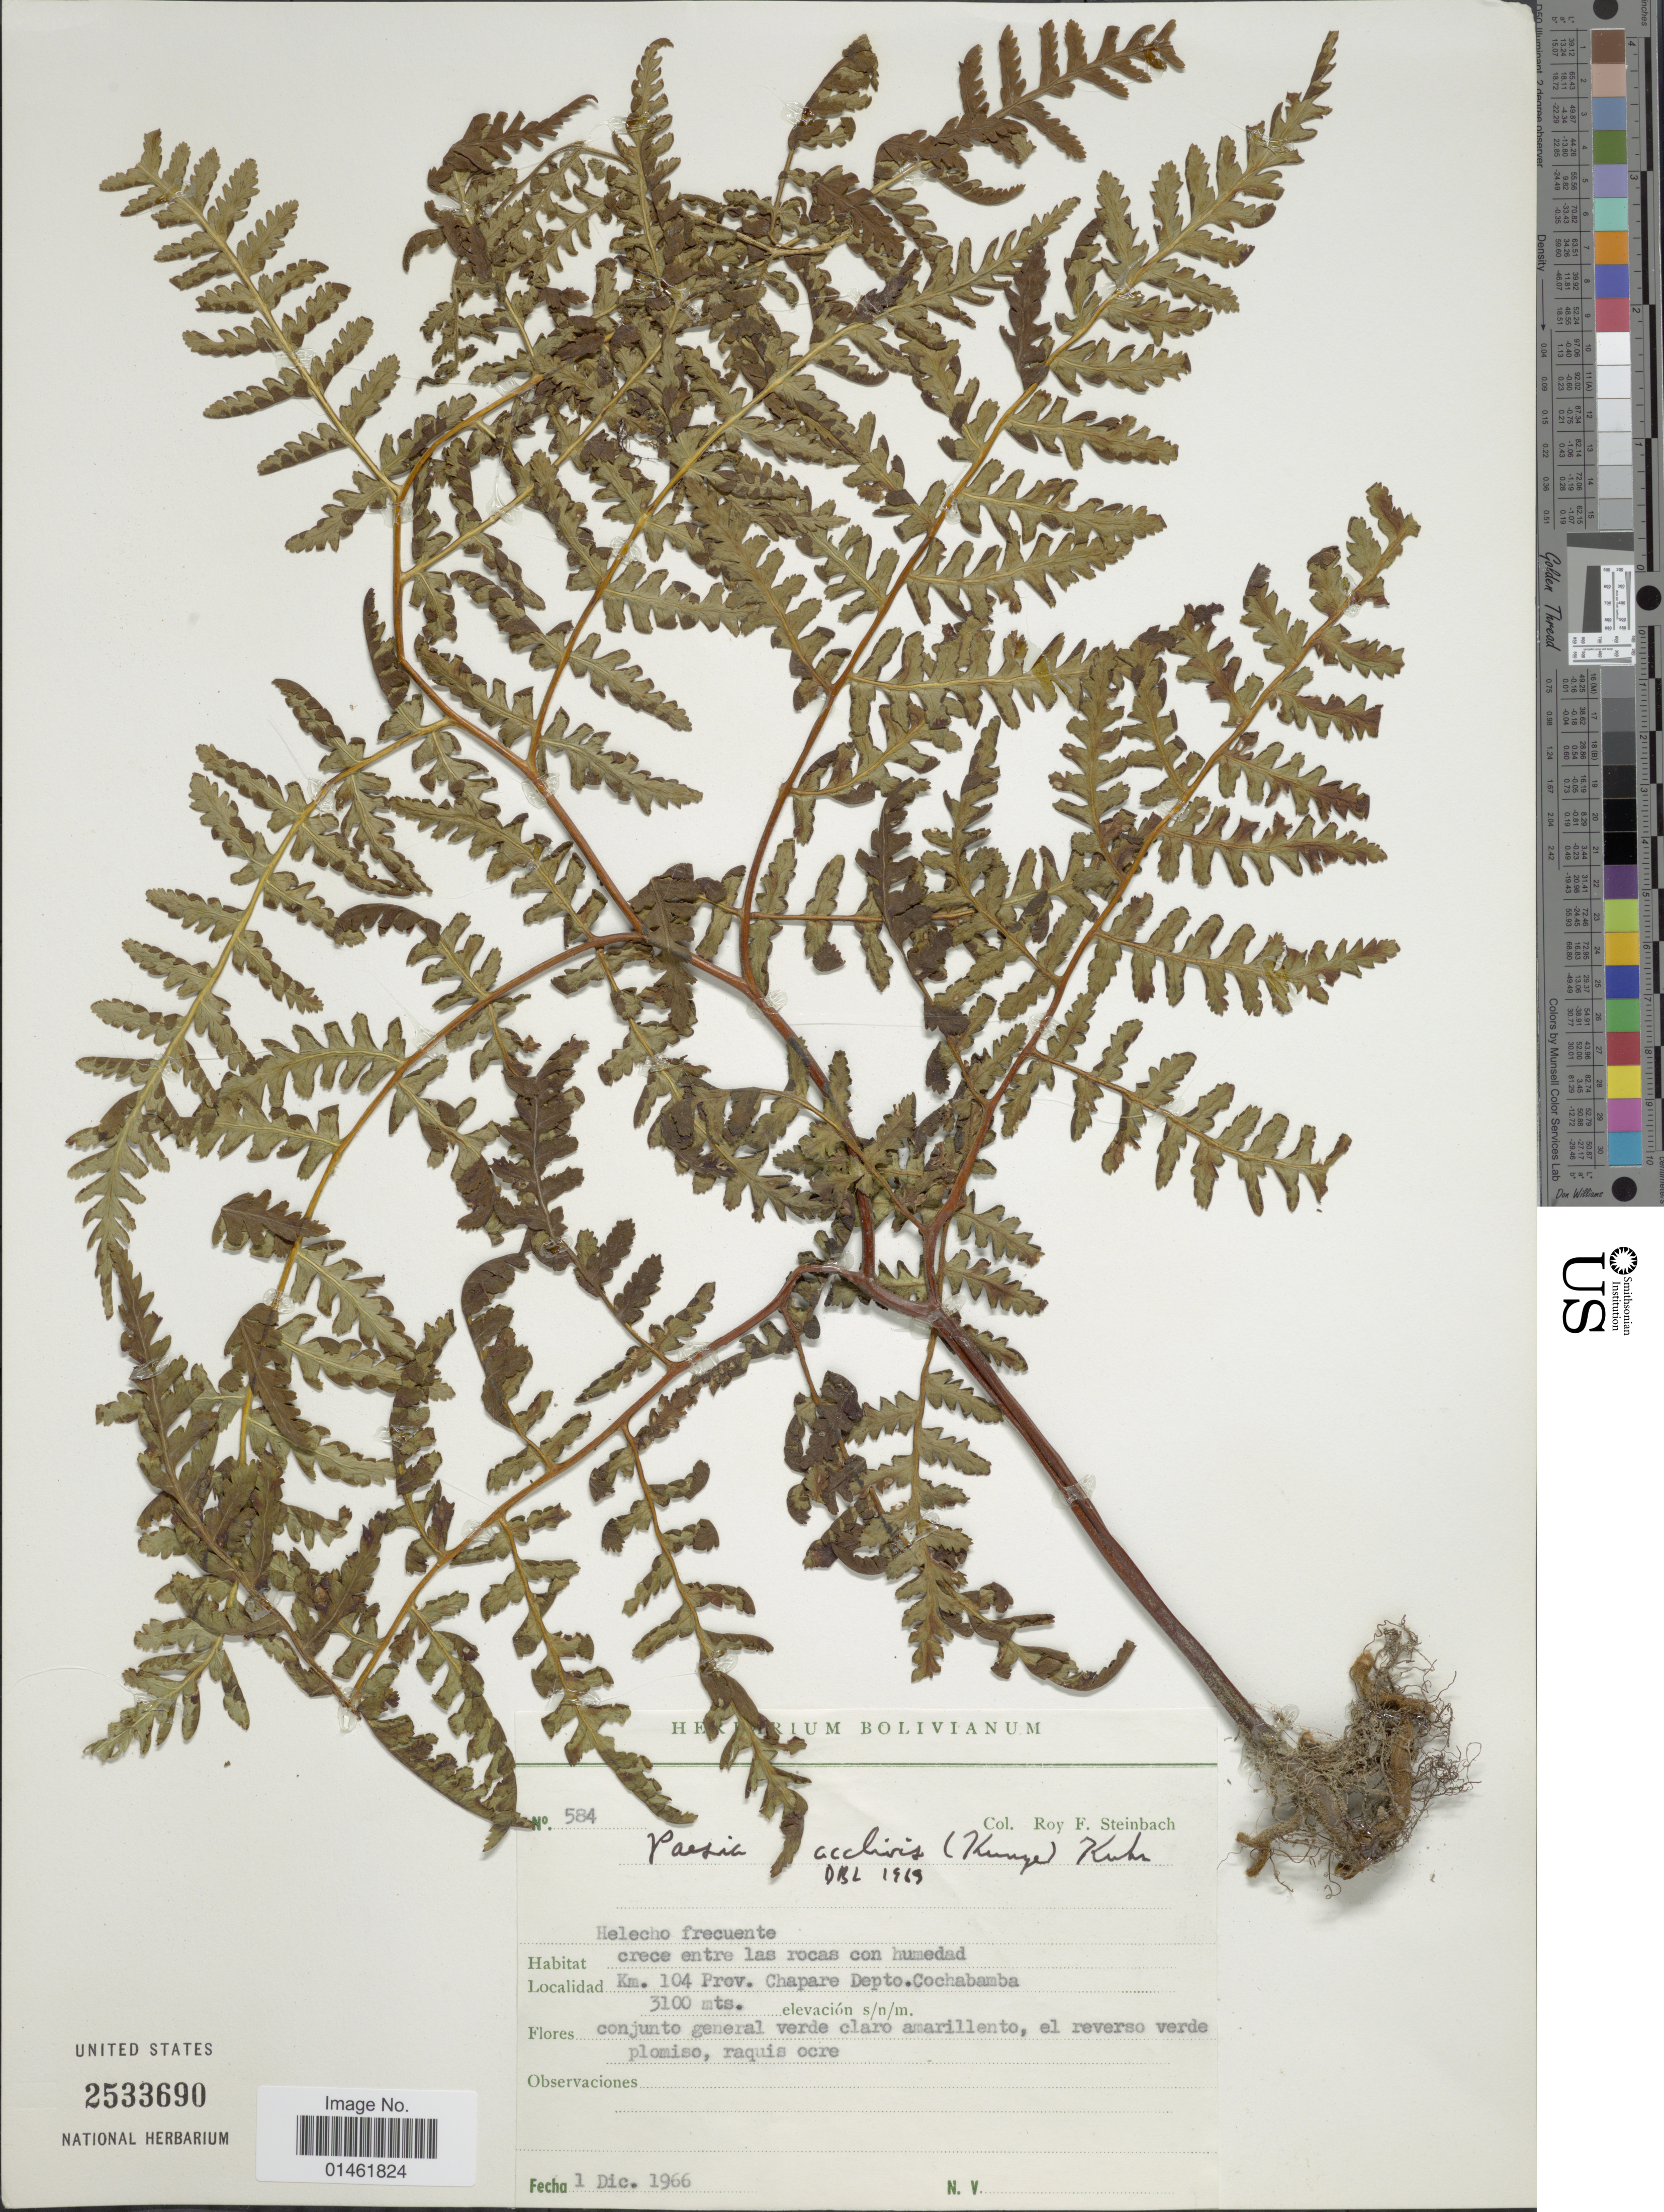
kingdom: Plantae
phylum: Tracheophyta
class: Polypodiopsida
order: Polypodiales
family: Dennstaedtiaceae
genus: Paesia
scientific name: Paesia glandulosa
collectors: R. F. Steinbach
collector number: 584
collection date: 1966-12-01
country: Bolivia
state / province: Cochabamba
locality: Km 104 prov. Chapare Depto. Cochabamba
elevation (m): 3100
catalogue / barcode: US 2533690